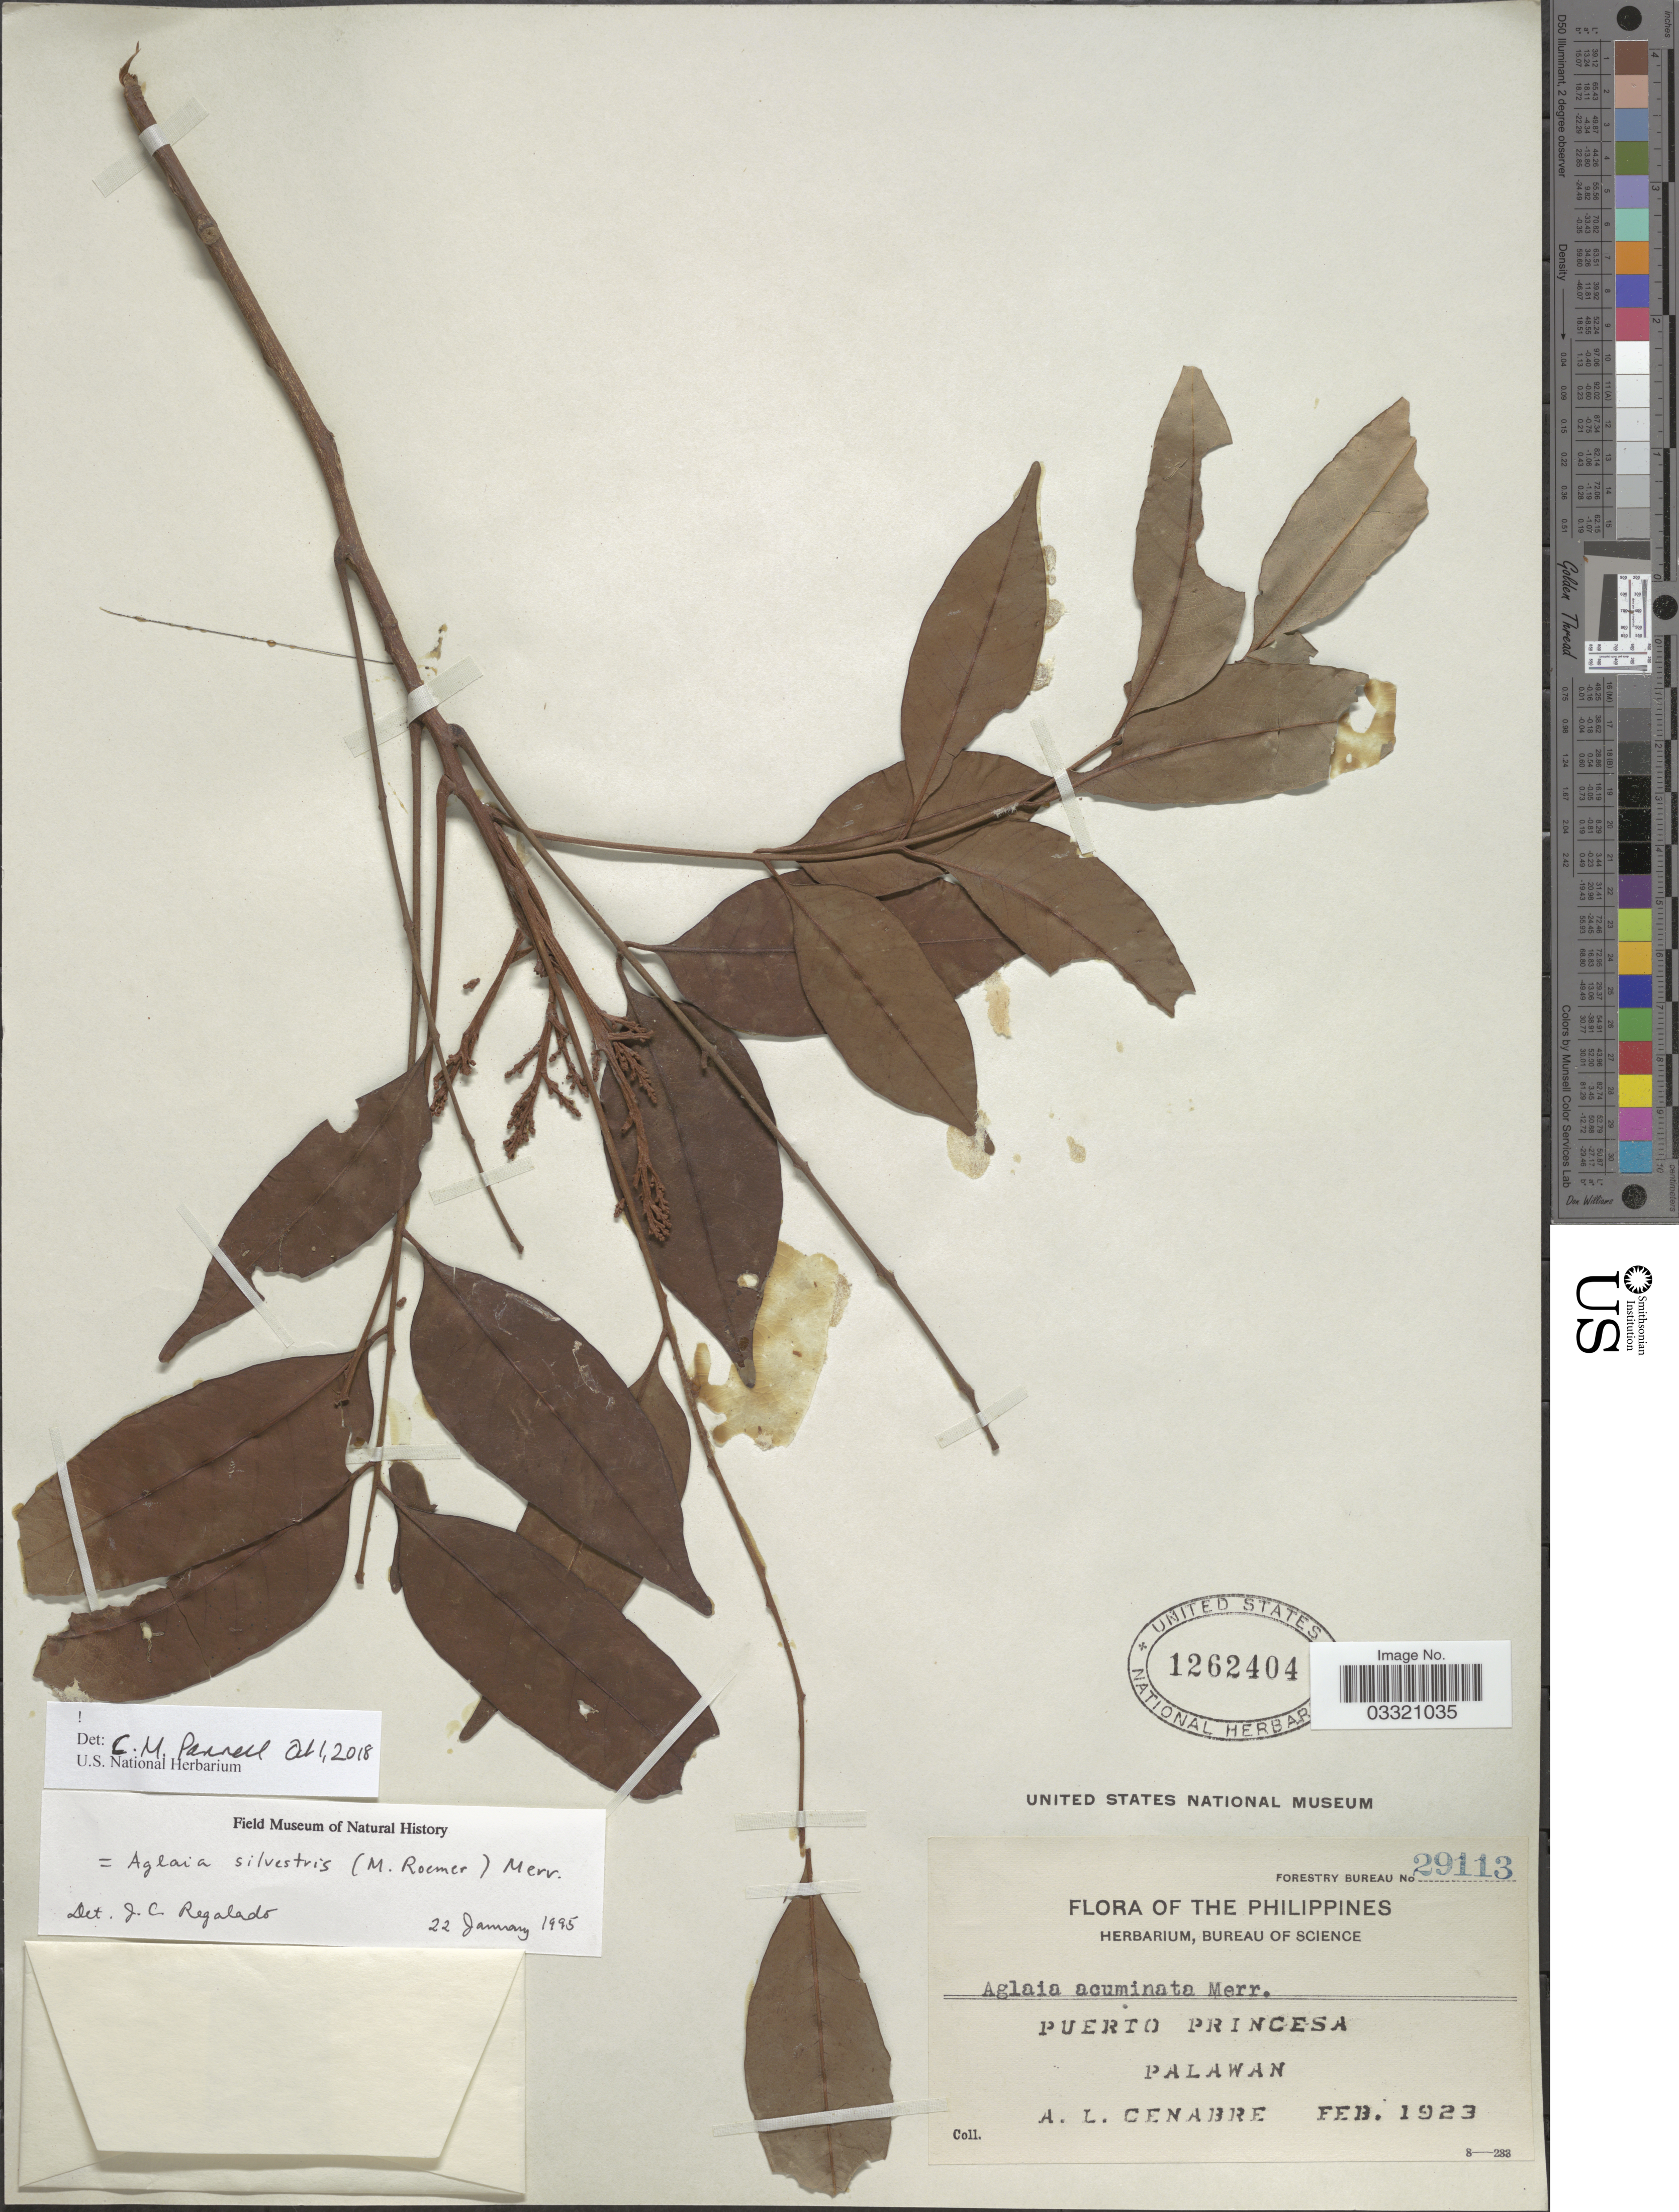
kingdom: Plantae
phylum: Tracheophyta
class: Magnoliopsida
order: Sapindales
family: Meliaceae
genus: Aglaia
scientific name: Aglaia silvestris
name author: (M. Roem.) Merr.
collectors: A. Cenabre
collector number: Forestry Bureau 29113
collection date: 1923-02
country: Philippines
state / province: Mimaropa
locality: Puerto Princesa. Palawan.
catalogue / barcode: US 1262404